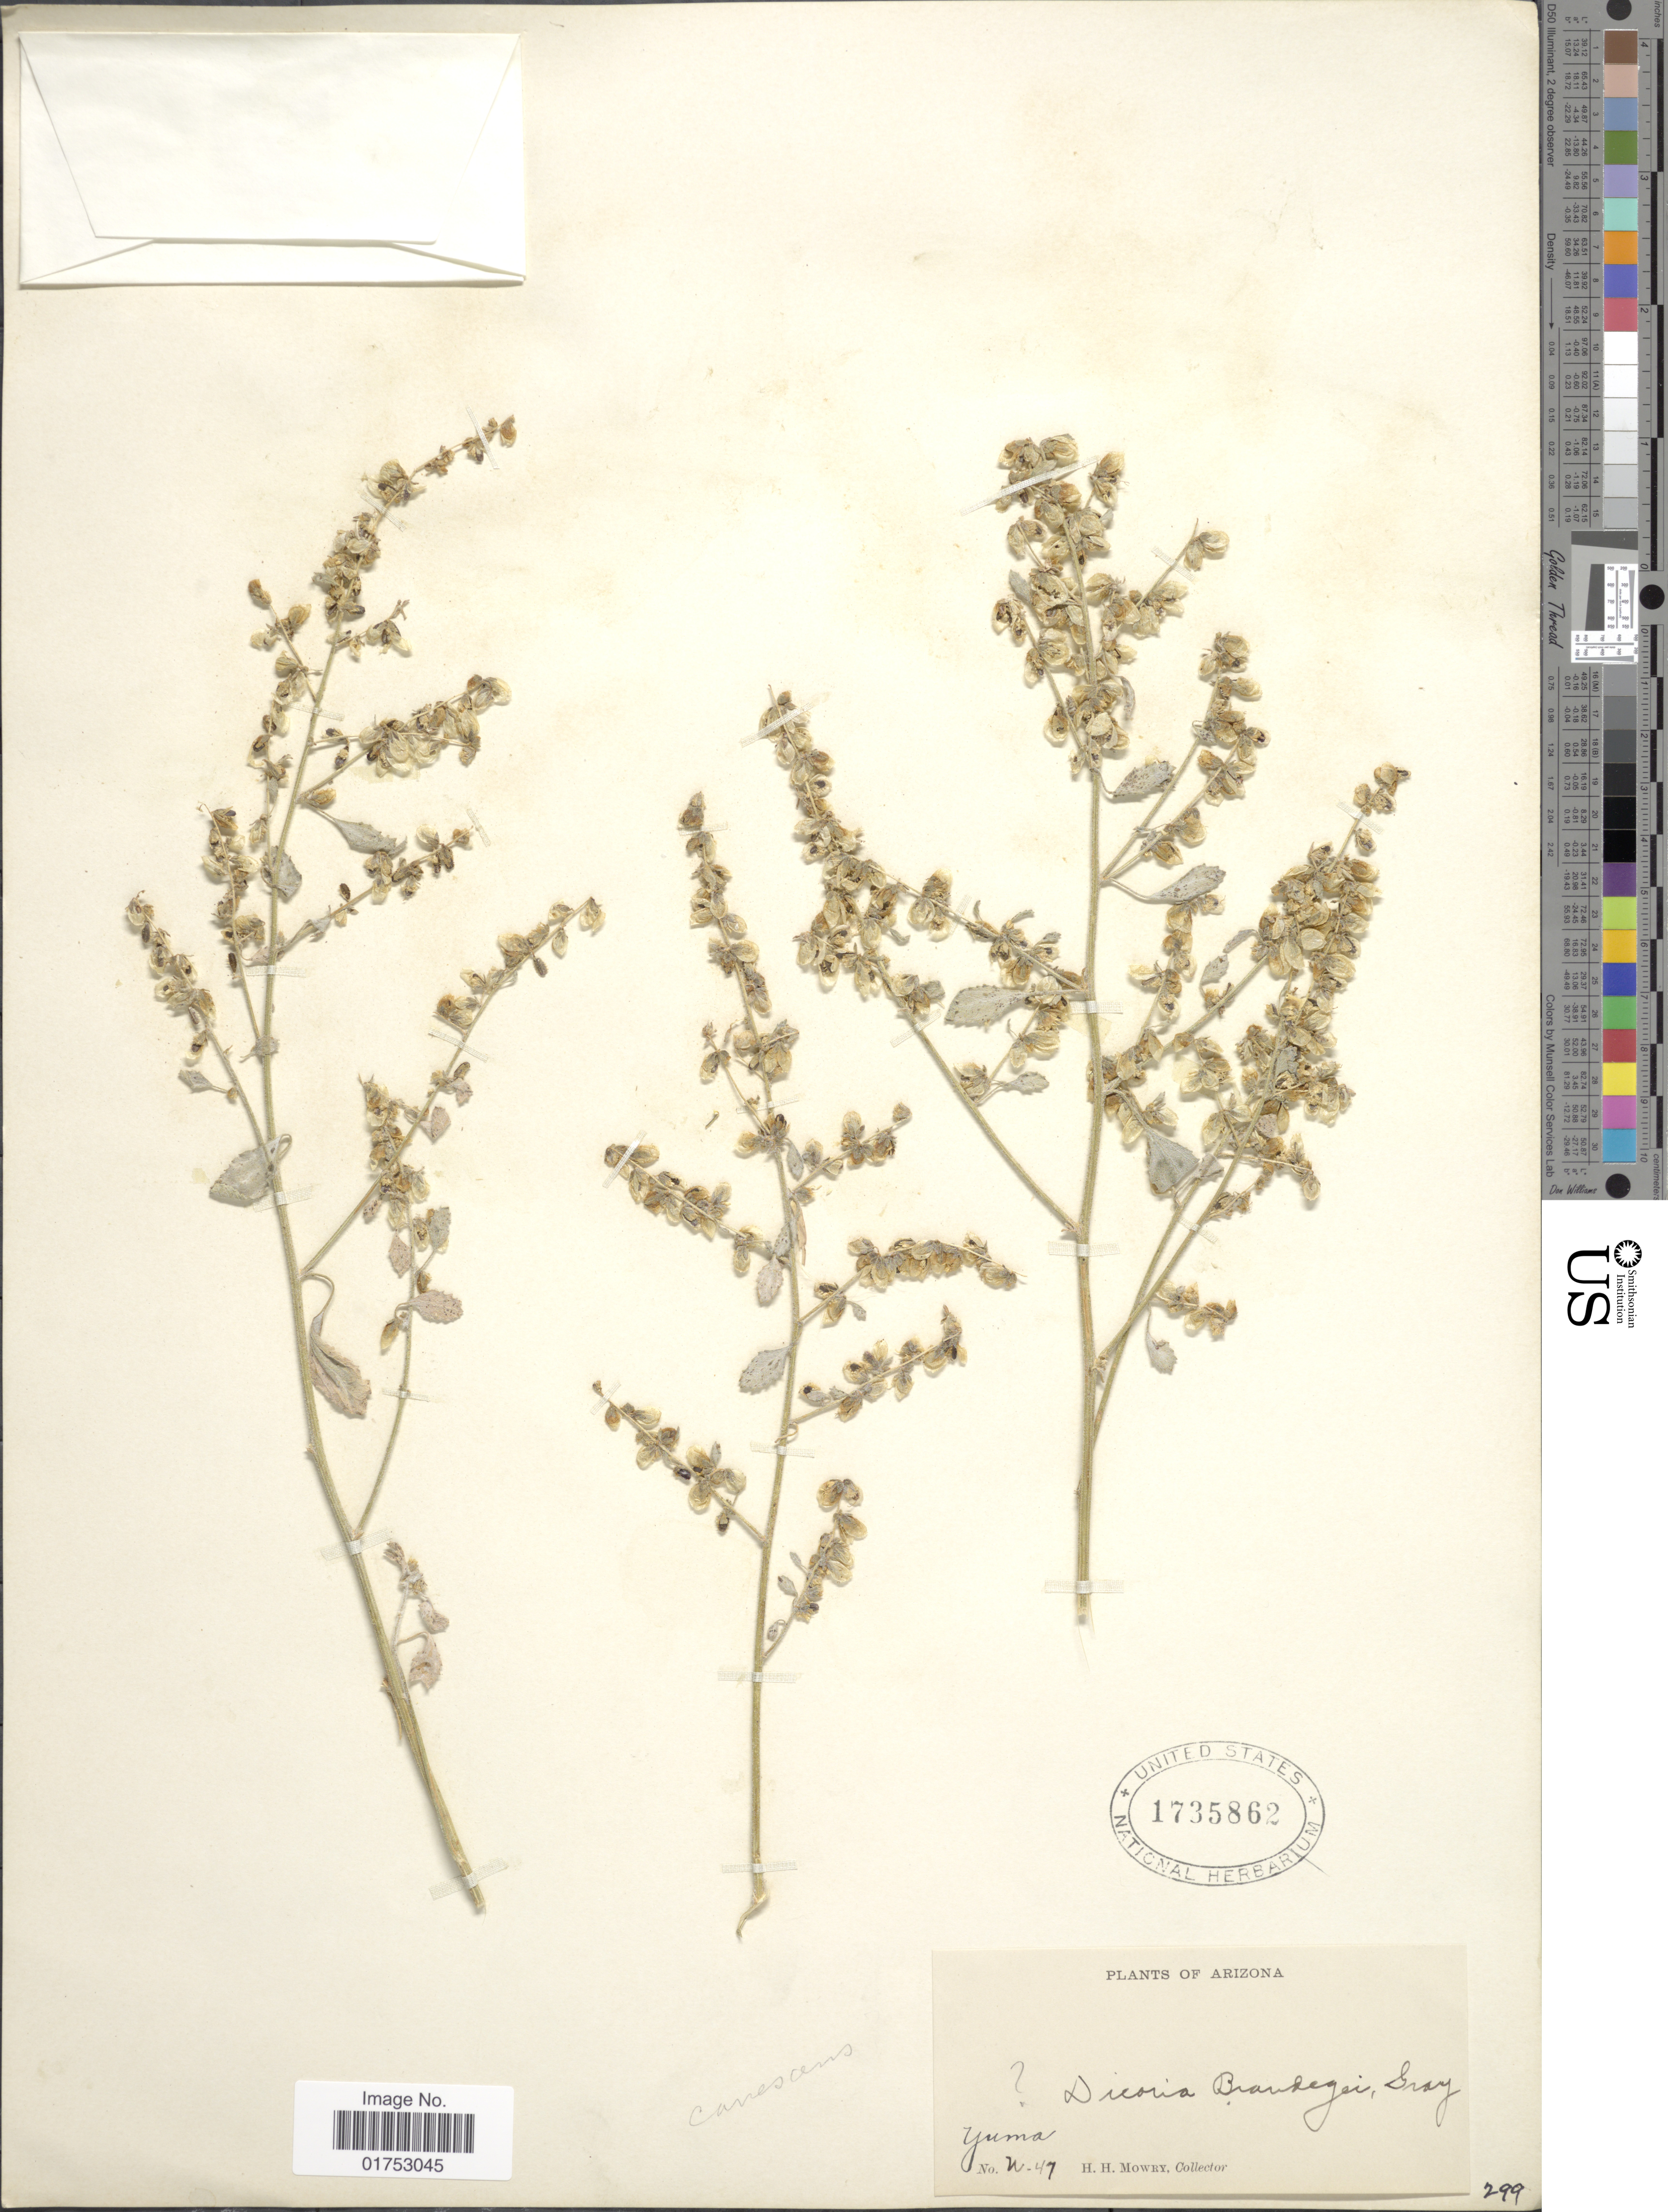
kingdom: Plantae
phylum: Tracheophyta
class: Magnoliopsida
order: Asterales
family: Asteraceae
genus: Dicoria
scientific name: Dicoria canescens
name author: A. Gray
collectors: H. Mowry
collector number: W47*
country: United States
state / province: Arizona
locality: Yuma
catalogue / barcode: US 1735862